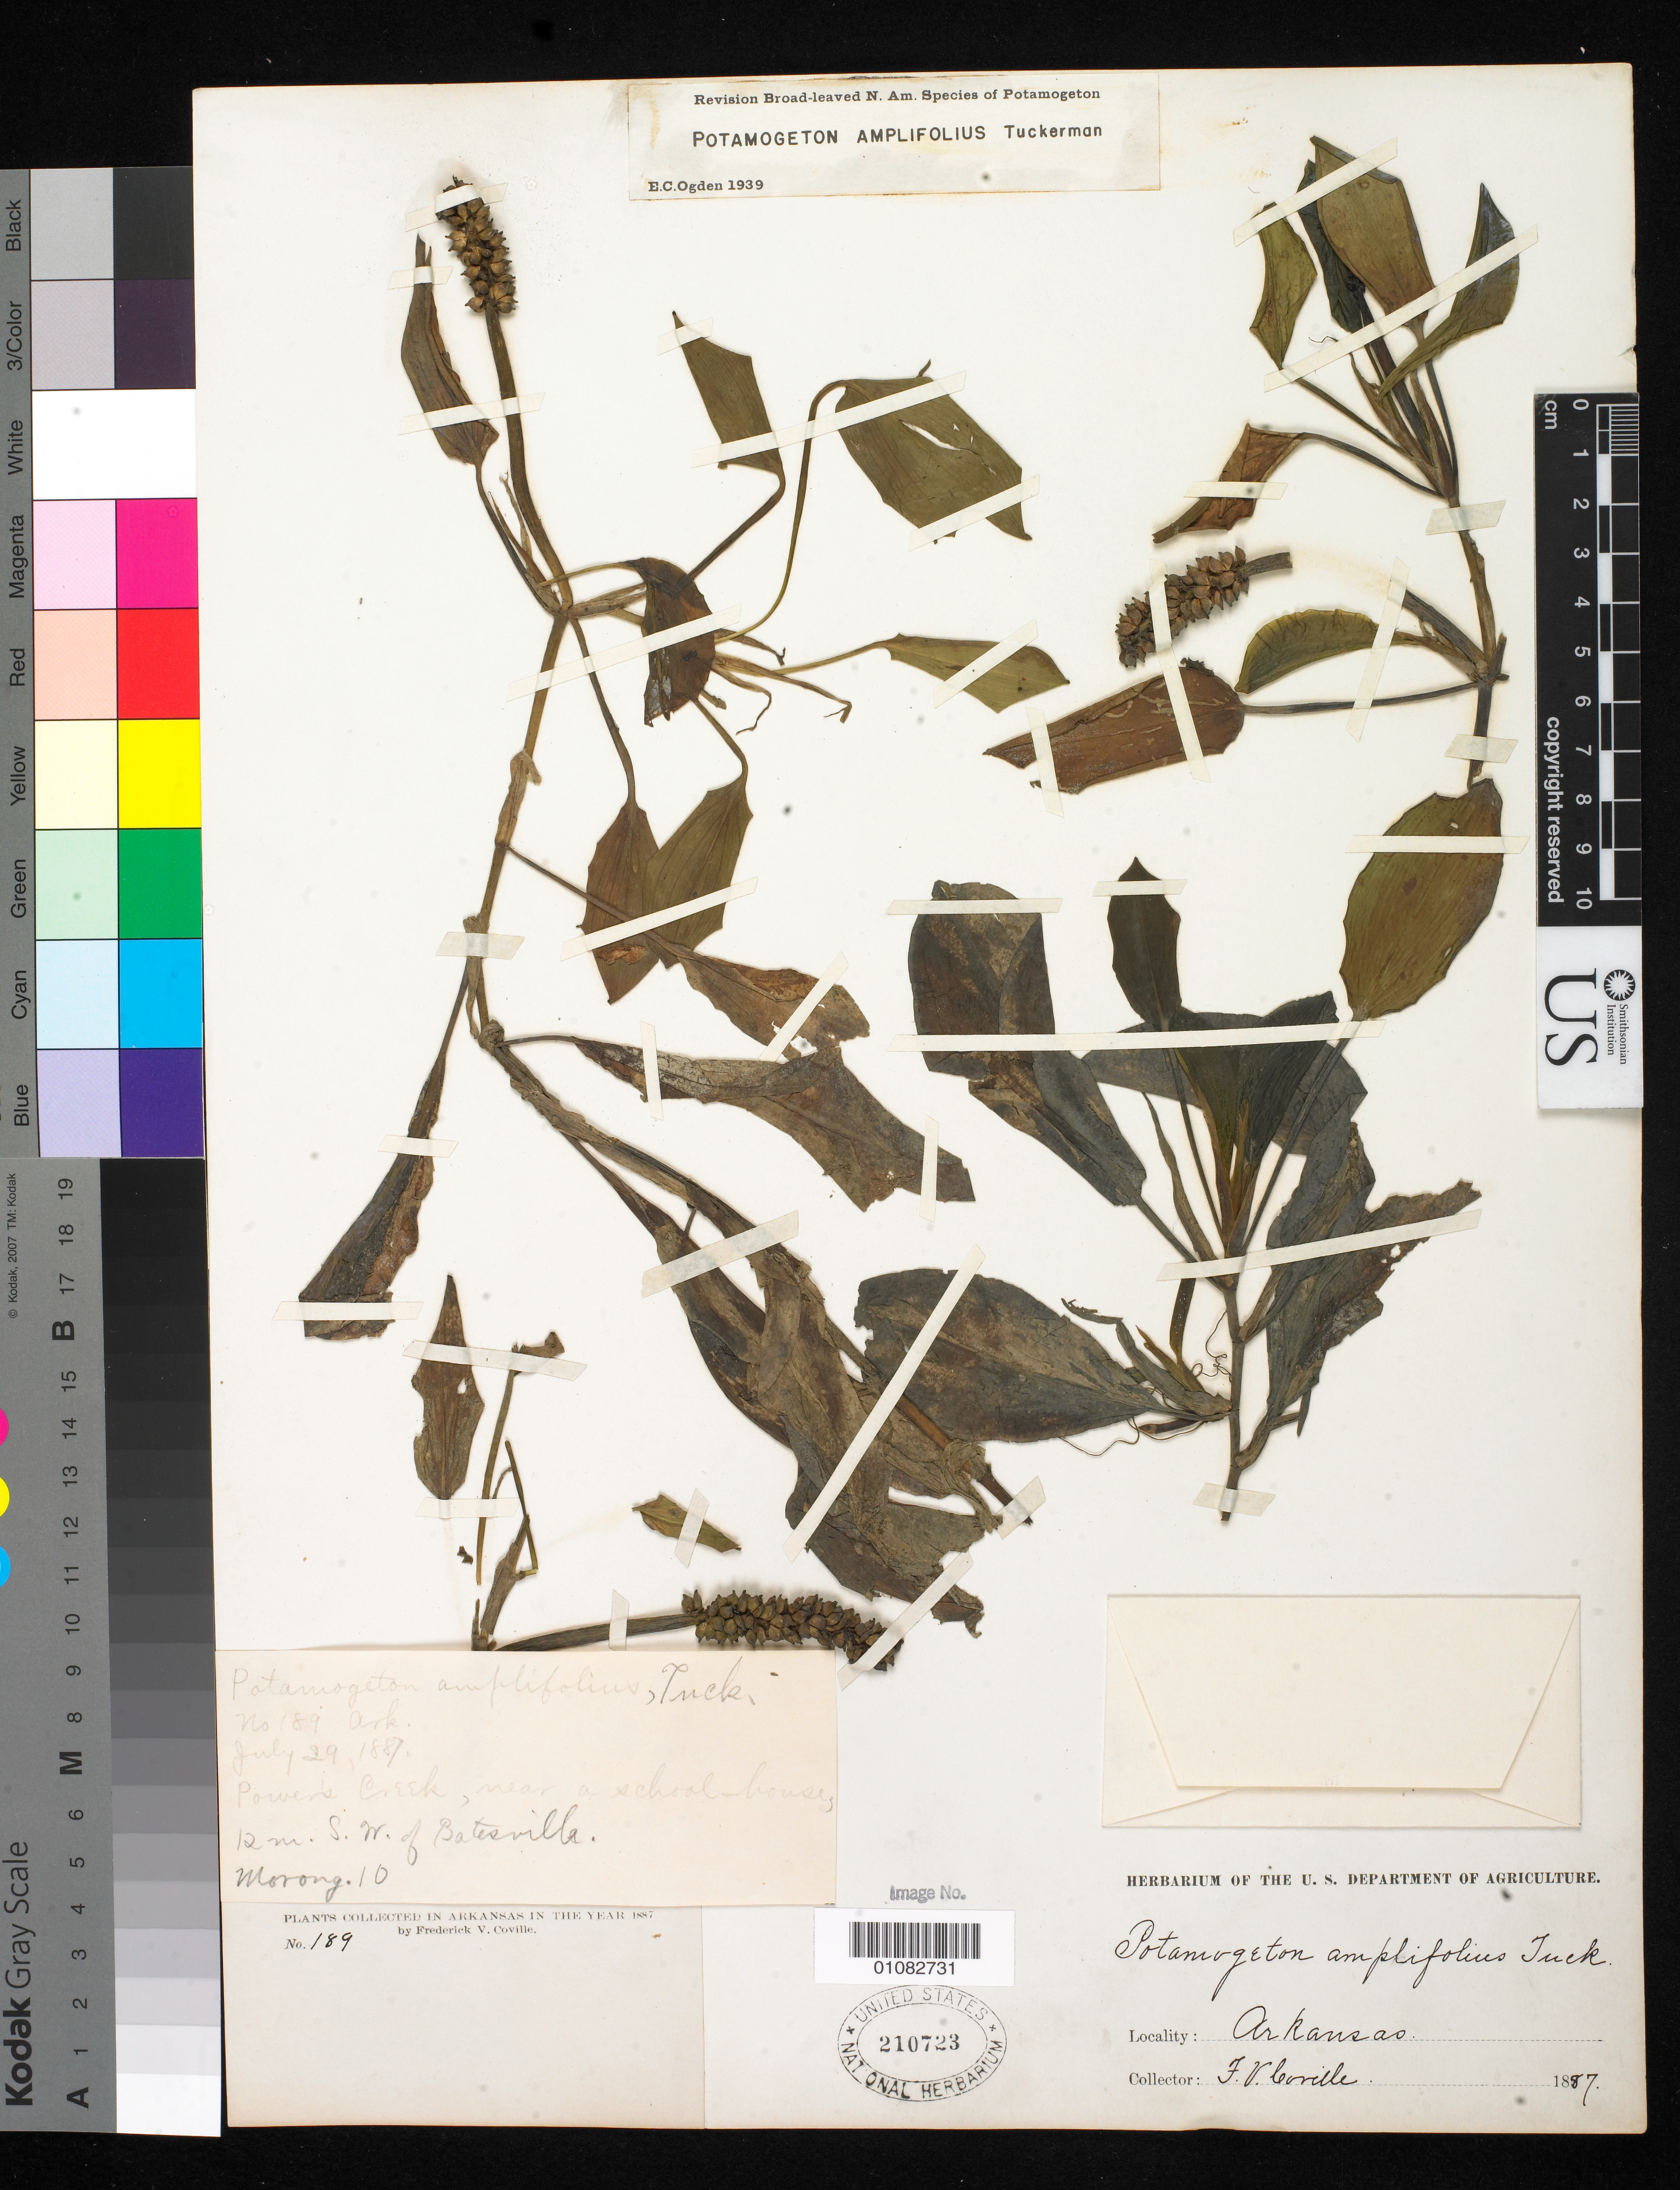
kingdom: Plantae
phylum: Tracheophyta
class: Liliopsida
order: Alismatales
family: Potamogetonaceae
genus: Potamogeton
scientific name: Potamogeton amplifolius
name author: Tuckerm.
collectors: F. V. Coville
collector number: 189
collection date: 1887-07-29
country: United States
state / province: Arkansas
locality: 12 m SW of Batesville, near a schoolhouse, Power's Creek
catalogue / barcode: US 210723